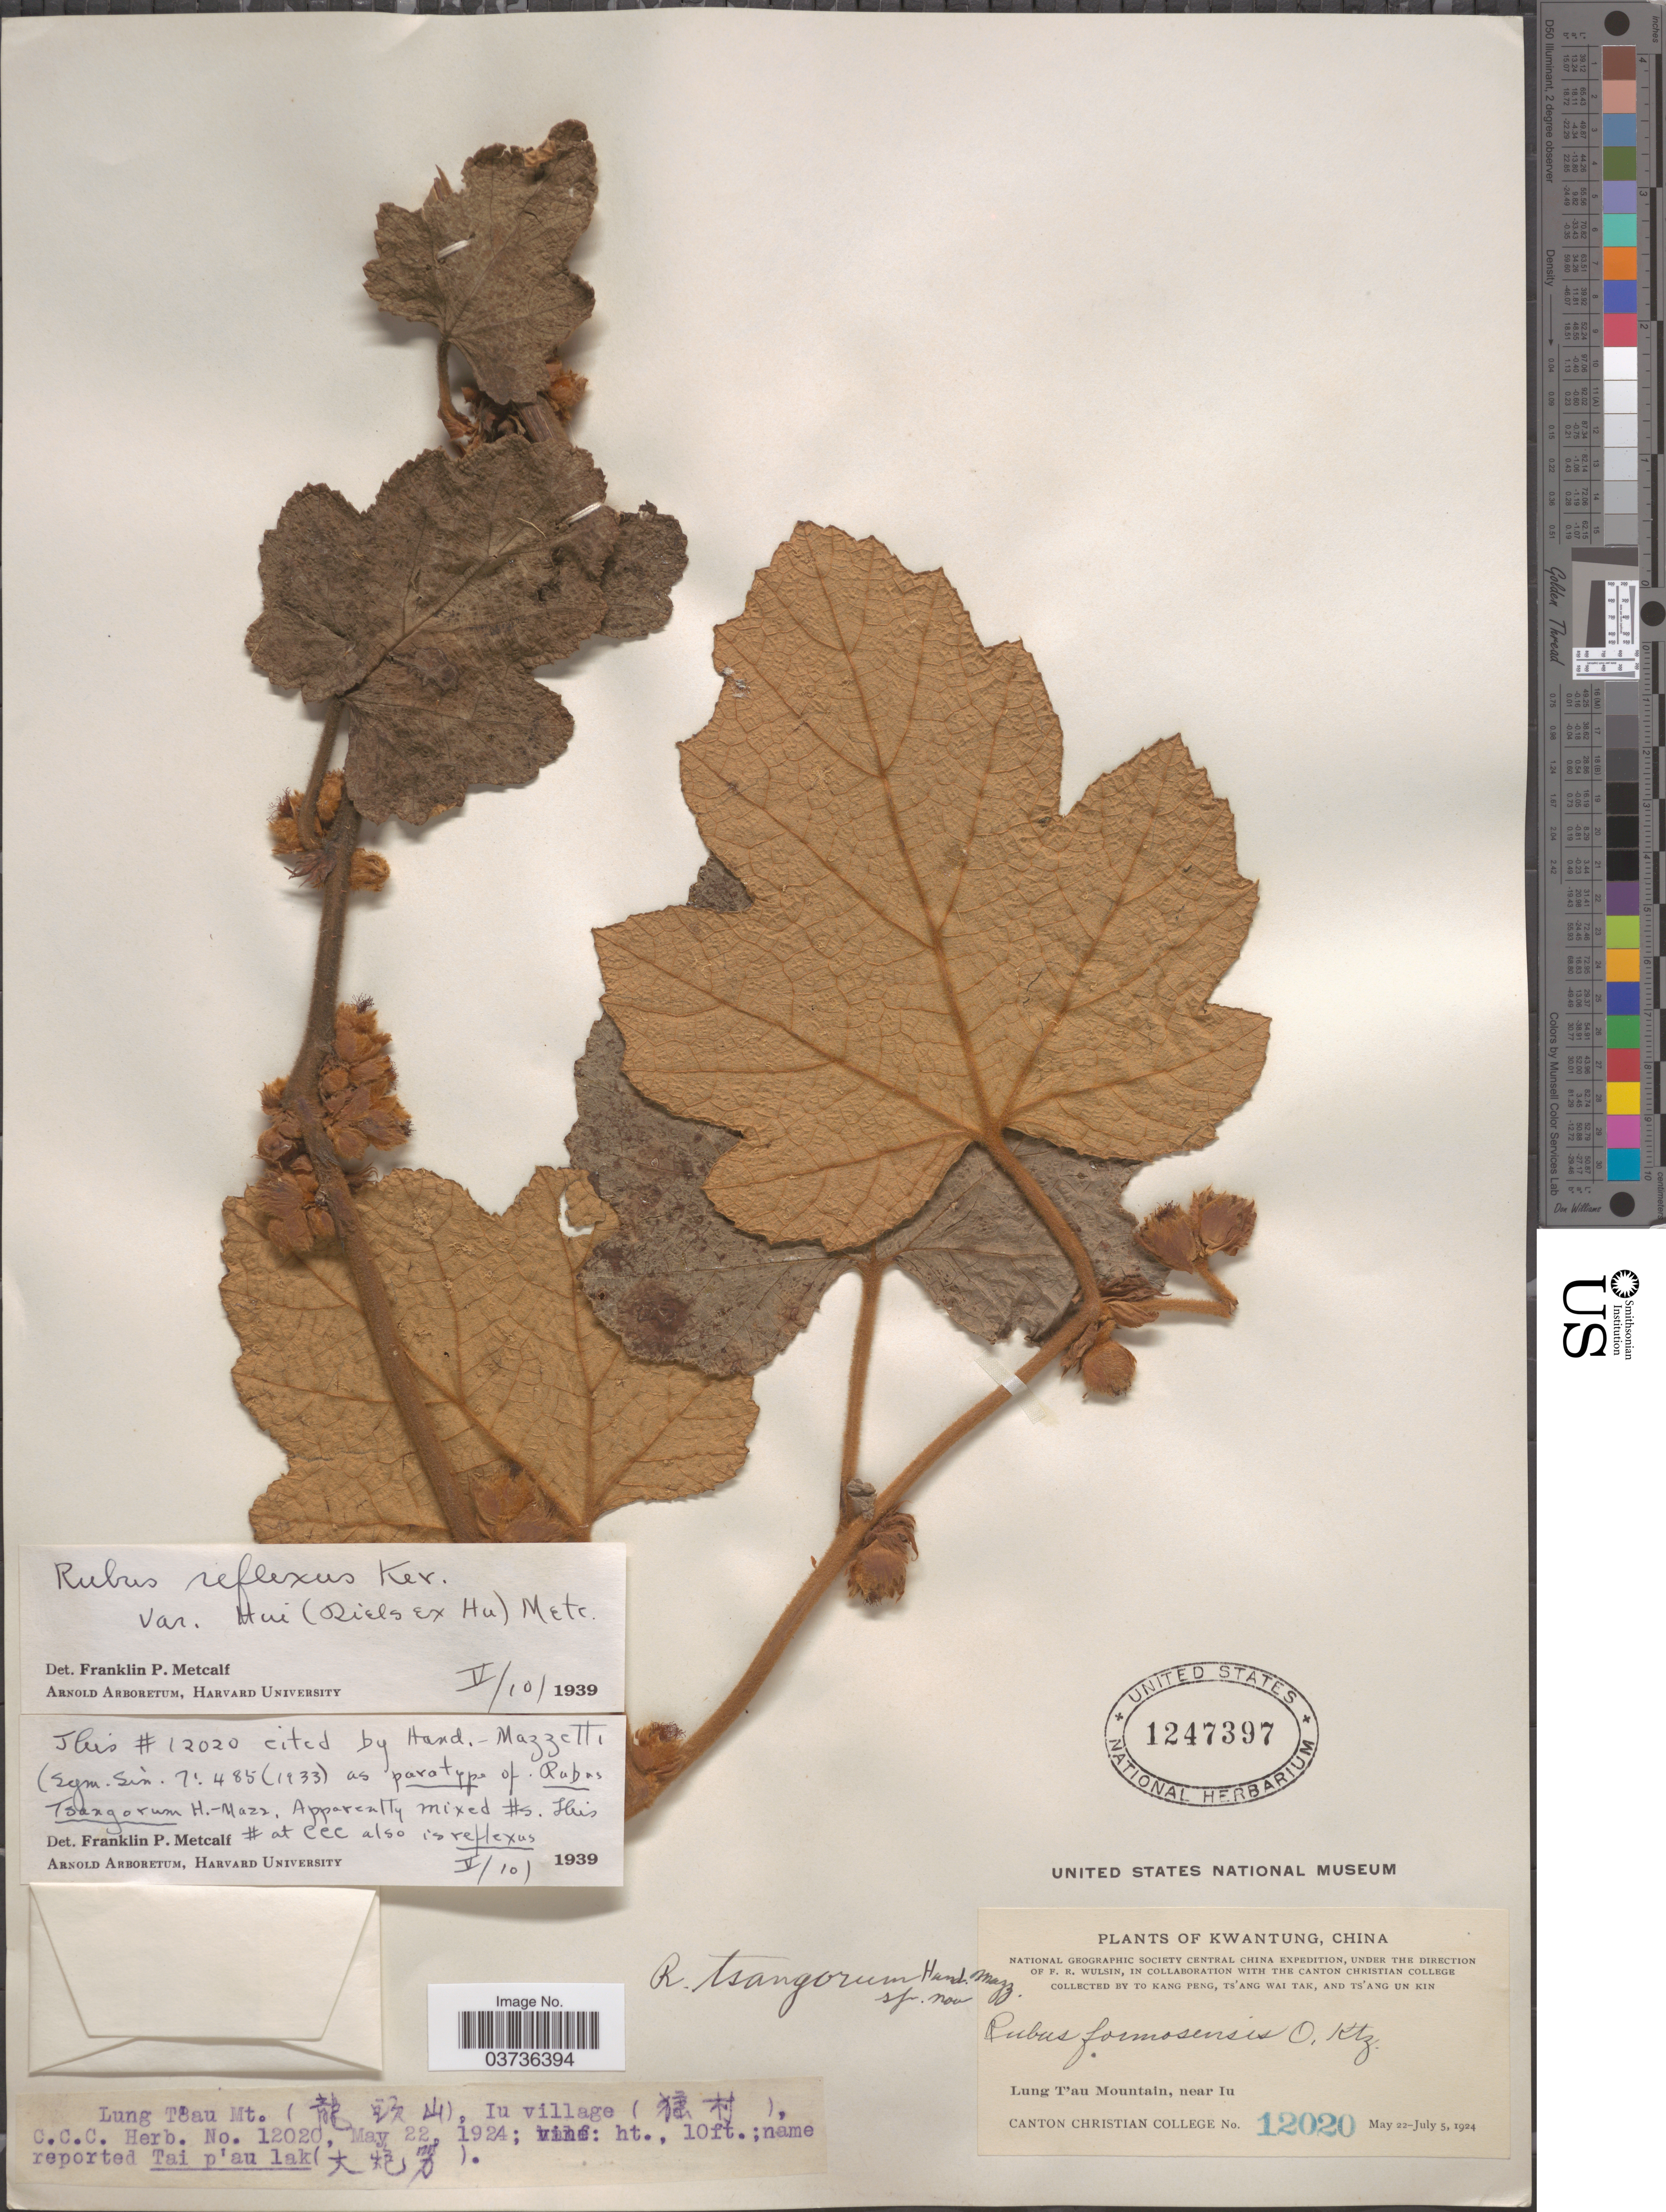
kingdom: Plantae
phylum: Tracheophyta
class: Magnoliopsida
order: Rosales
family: Rosaceae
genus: Rubus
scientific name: Rubus reflexus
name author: Ker Gawl.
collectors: T. K. Peng, W. T. Tsang & Ts' Ang Un Kin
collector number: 12020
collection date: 1924-05-22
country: China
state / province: Guangdong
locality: Kwantung. Lung T'au Mountain, near Iu. Iu village (X).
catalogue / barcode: US 1247397